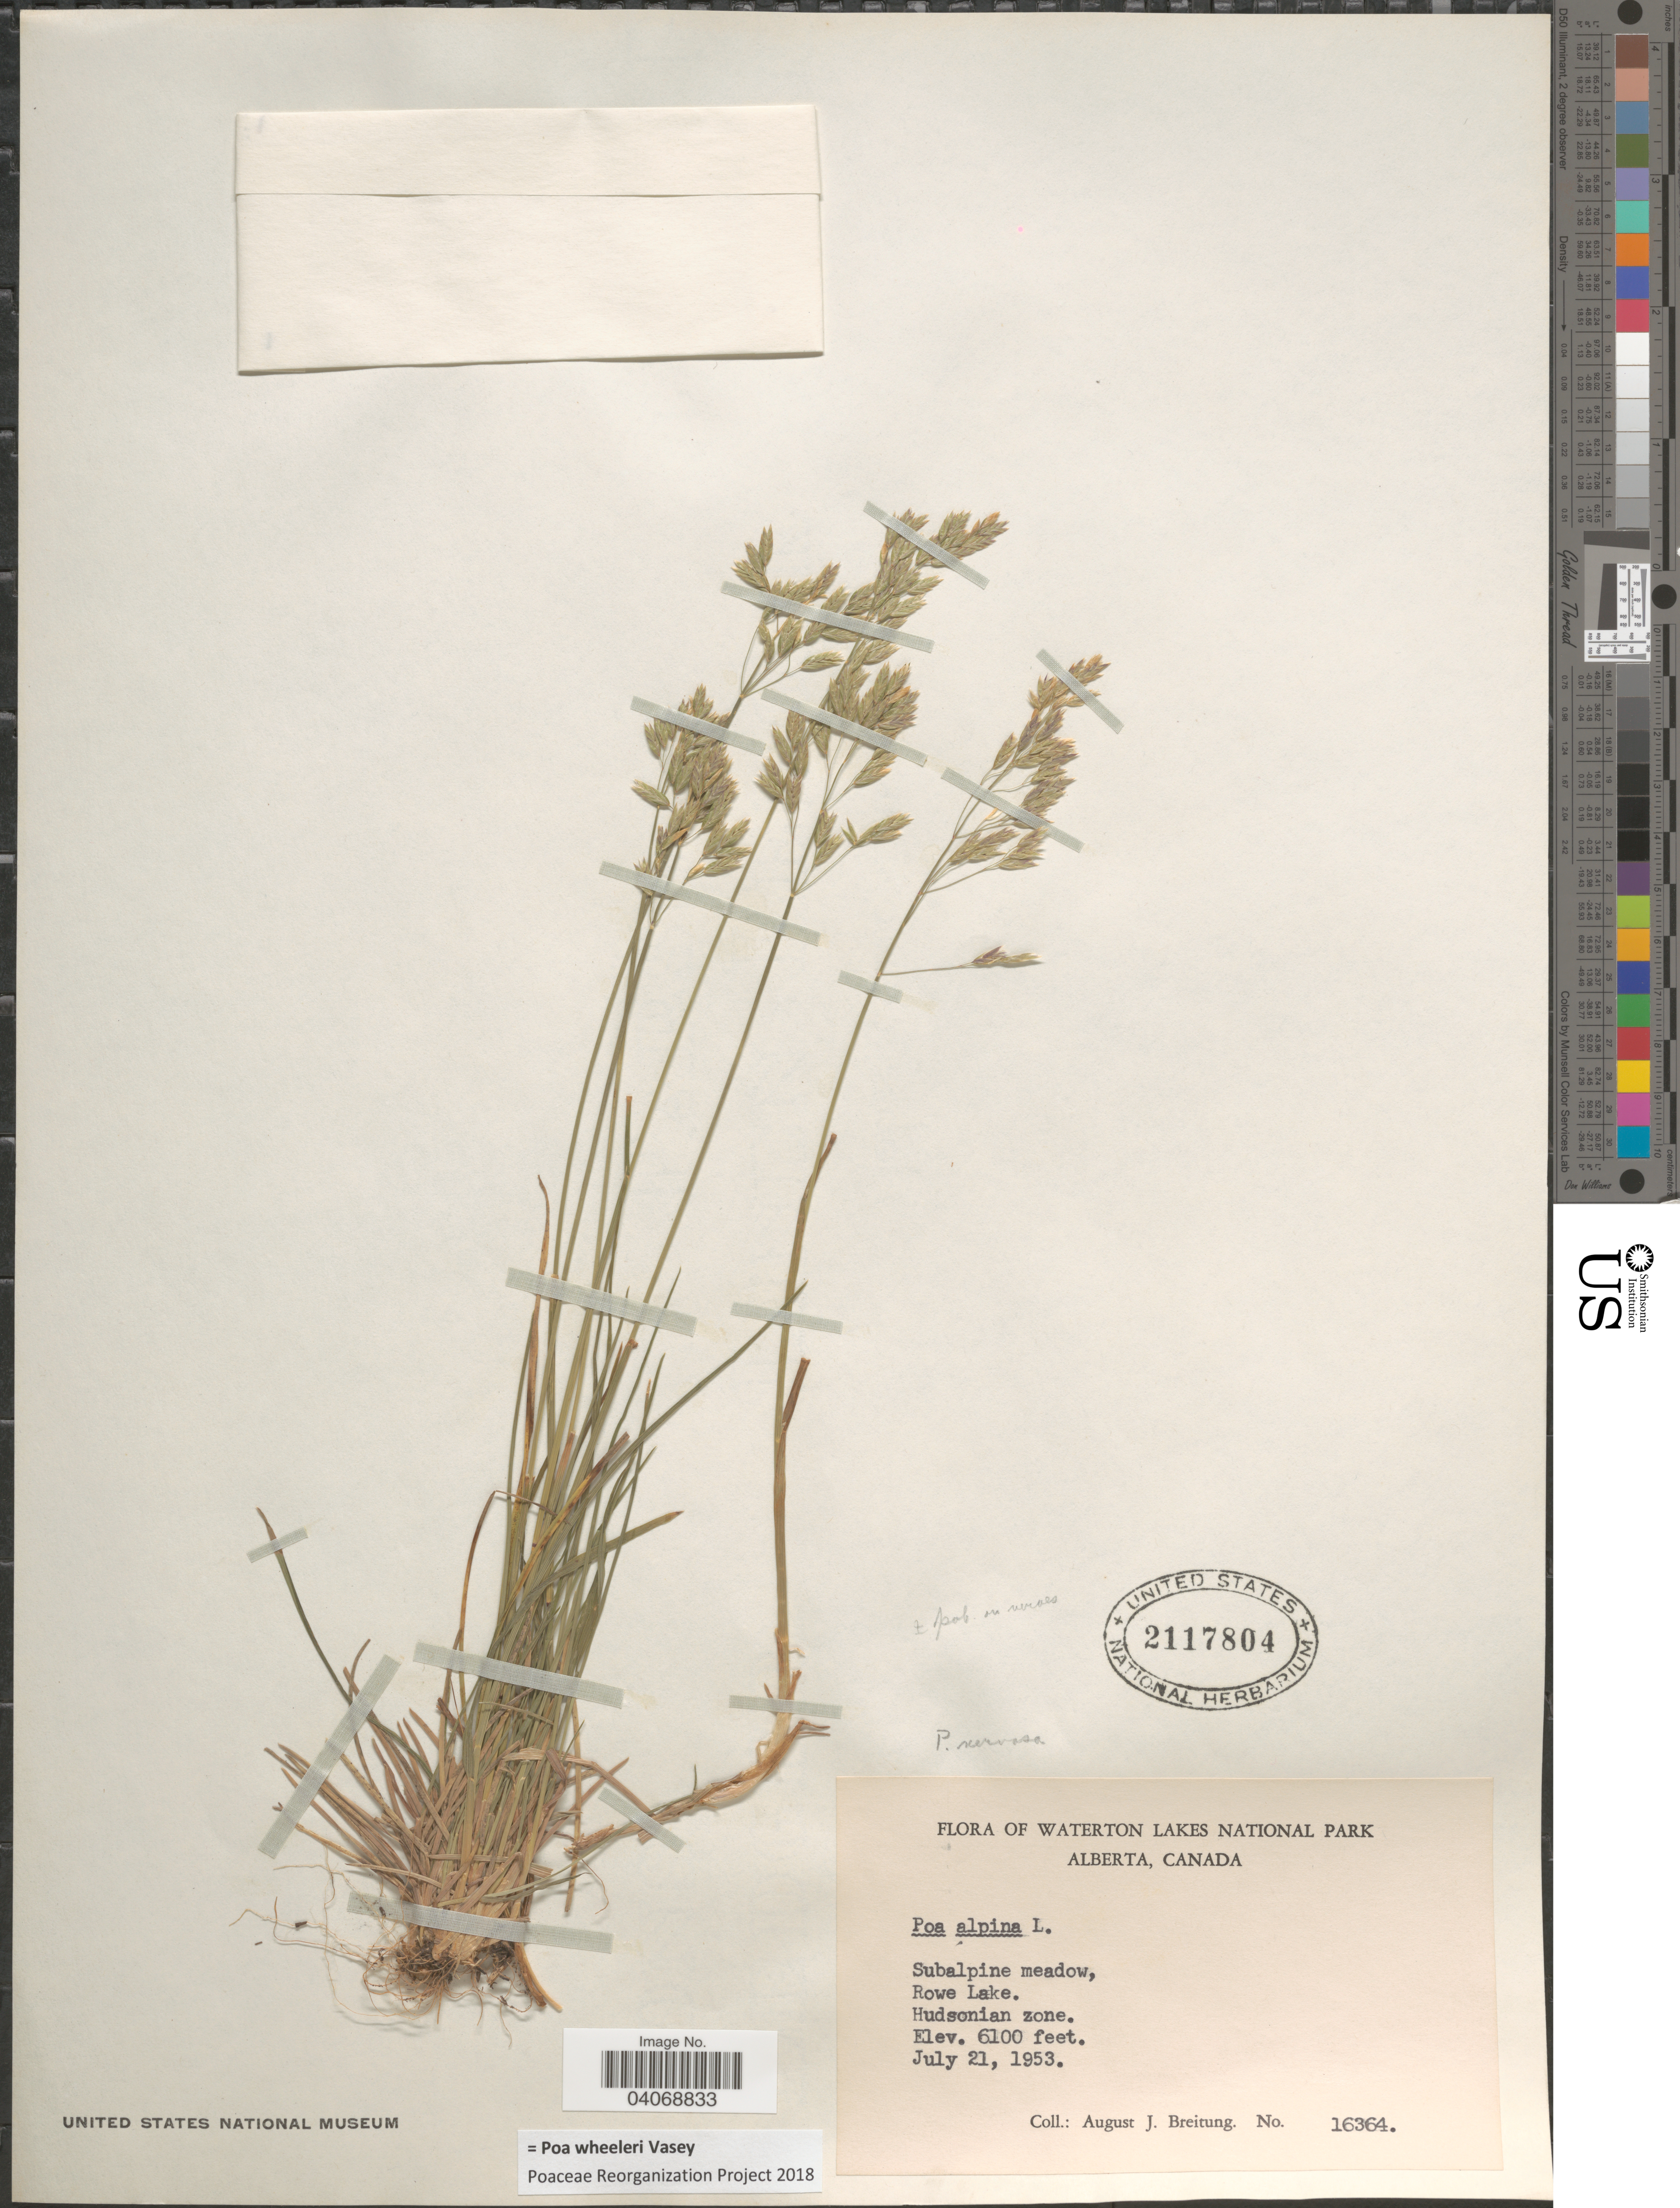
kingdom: Plantae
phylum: Tracheophyta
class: Liliopsida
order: Poales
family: Poaceae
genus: Poa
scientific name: Poa wheeleri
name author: Vasey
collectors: A. Breitung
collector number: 16364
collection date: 1953-07-21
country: Canada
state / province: Alberta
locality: Waterton Lakes National Park. Subalpine meadow, Rowe Lake. Hudsonian zone.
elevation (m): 1859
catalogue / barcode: US 2117804